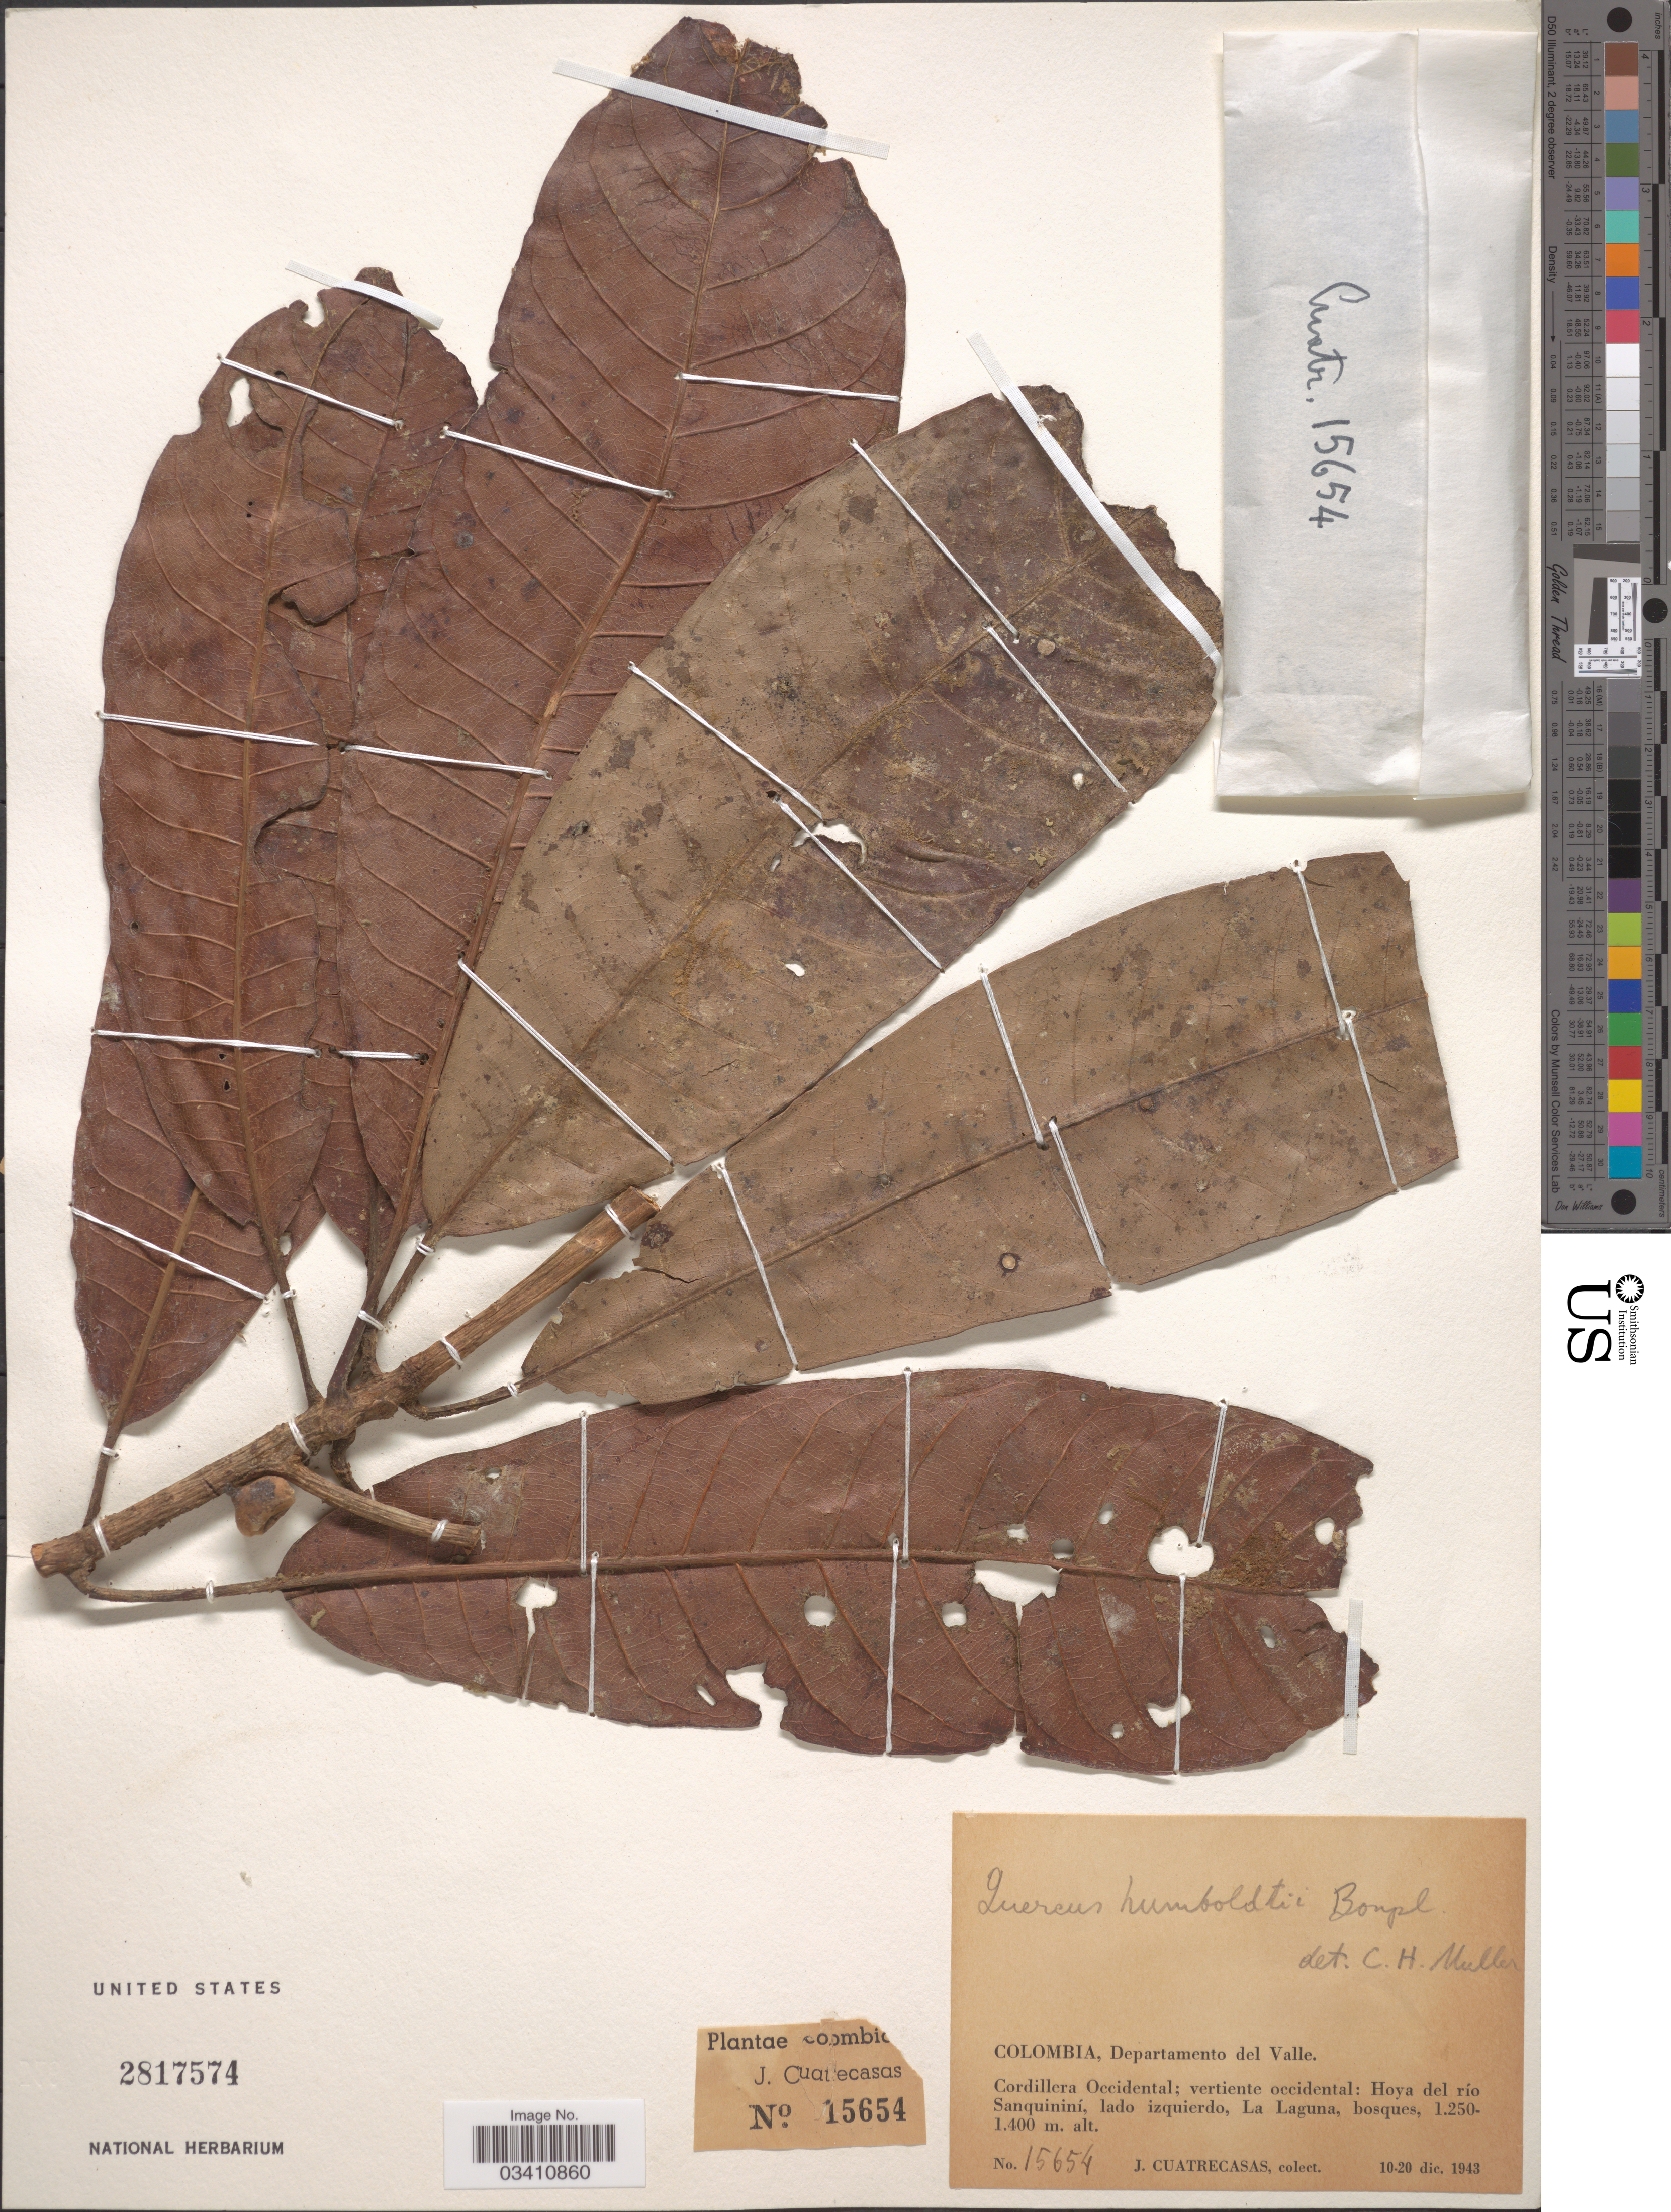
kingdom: Plantae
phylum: Tracheophyta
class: Magnoliopsida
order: Fagales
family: Fagaceae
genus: Quercus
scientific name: Quercus humboldtii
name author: Bonpl.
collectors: J. Cuatrecasas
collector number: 15654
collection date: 1943-12-10/1943-12-20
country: Colombia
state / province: Valle del Cauca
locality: Departamento del Valle. Cordillera Occidental; vertiente occidental: Hoya del río Sanquininí, lado izquierdo, La Laguna.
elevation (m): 1250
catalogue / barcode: US 2817574